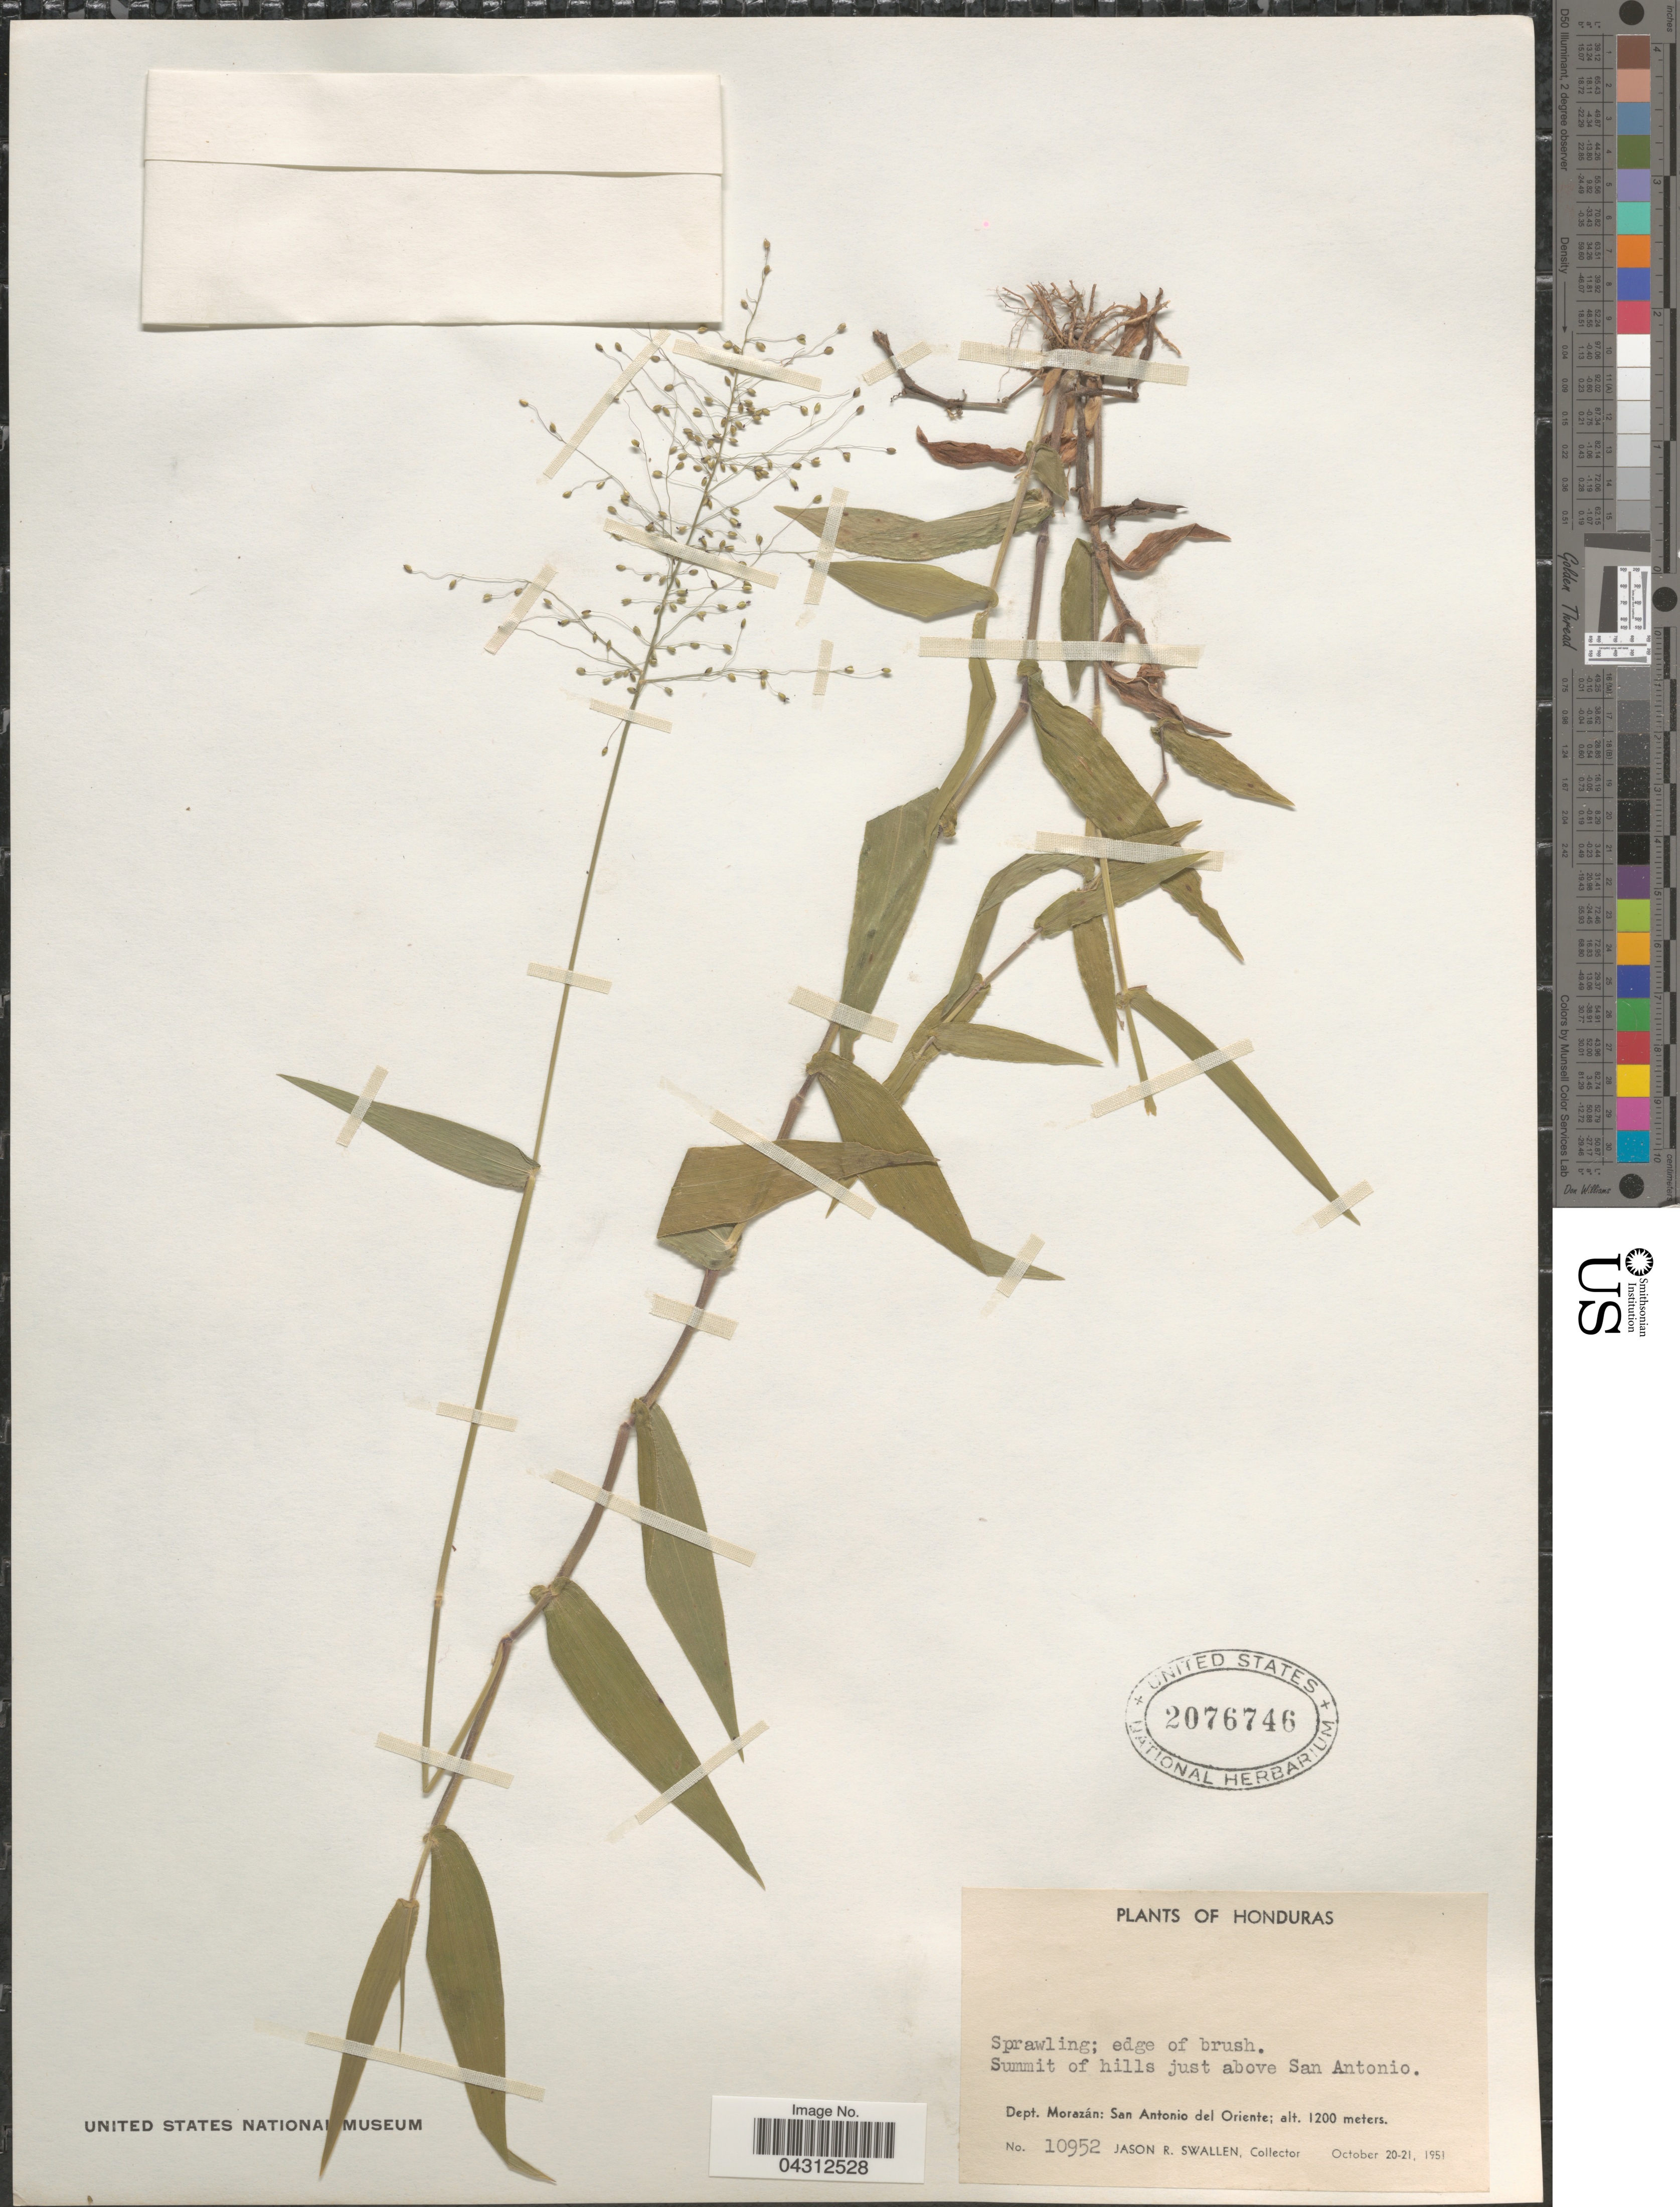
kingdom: Plantae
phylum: Tracheophyta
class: Liliopsida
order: Poales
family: Poaceae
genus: Panicum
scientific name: Panicum sp.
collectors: J. R. Swallen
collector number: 10952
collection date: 1951-10-20/1951-10-21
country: Honduras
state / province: Fco. Morazán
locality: Summit of hills just above San Antonio. Dept. Morazán: San Antonio del Oriente.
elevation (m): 1200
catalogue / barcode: US 2076746